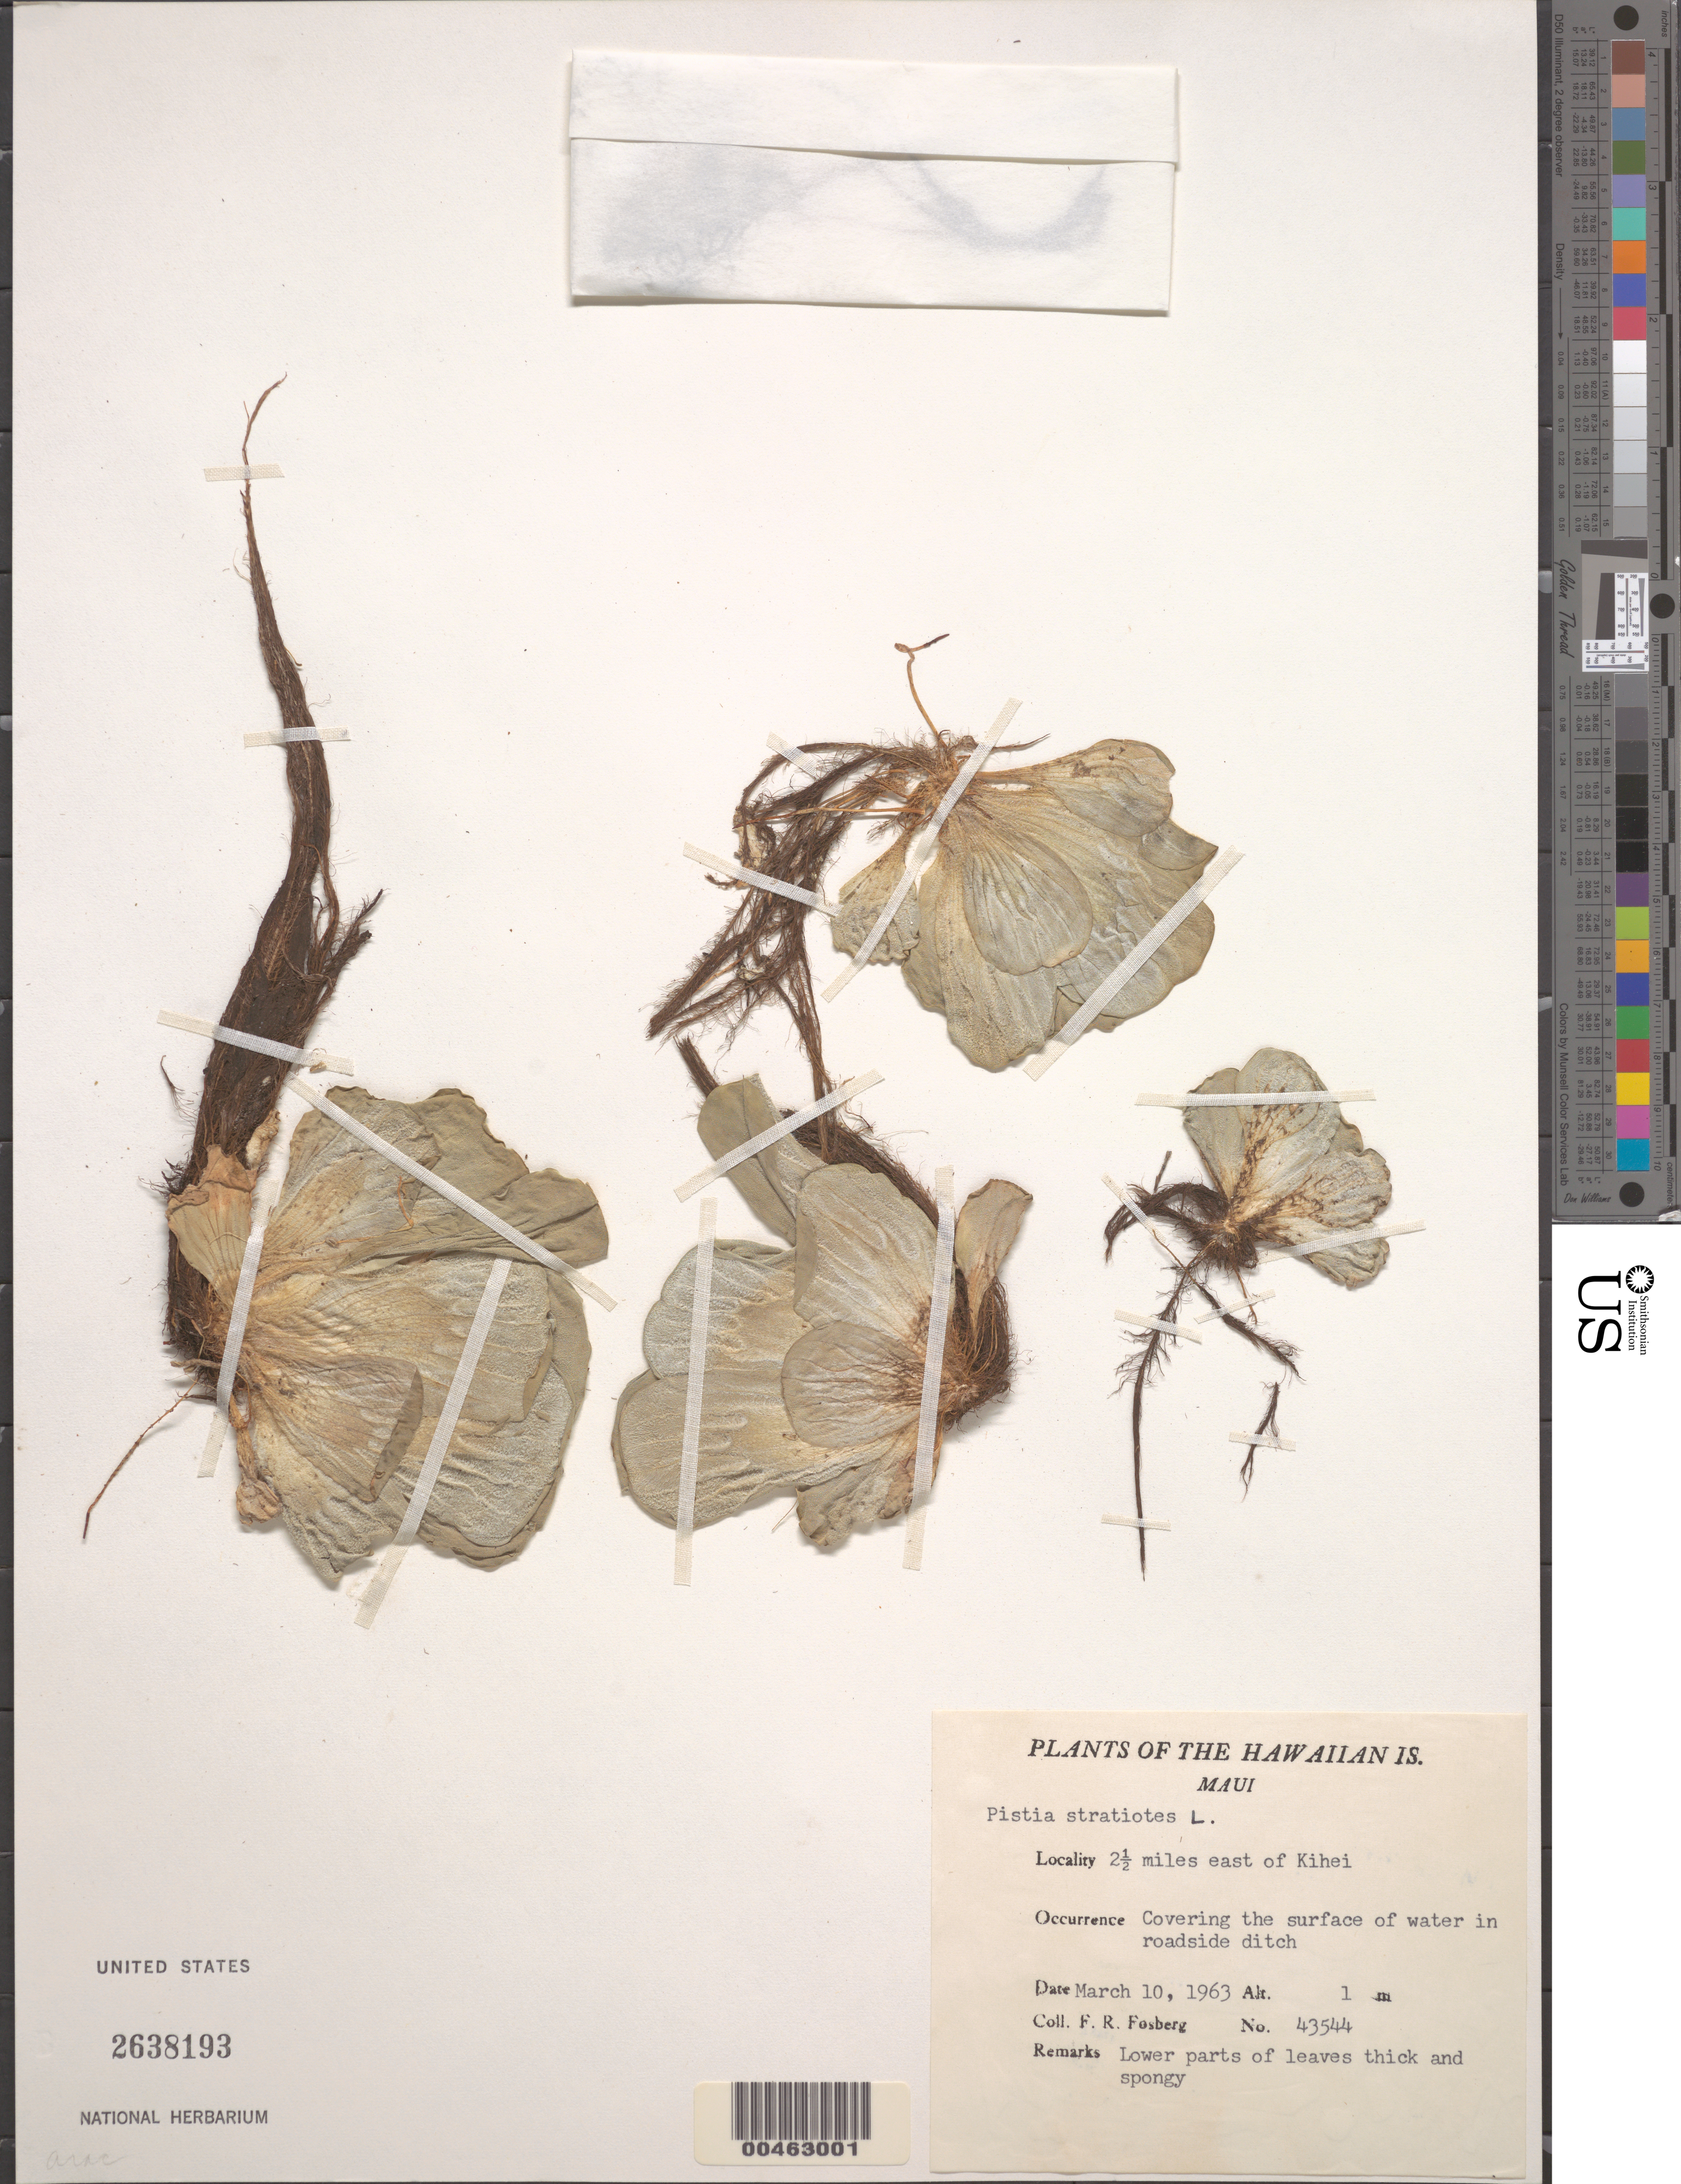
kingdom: Plantae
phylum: Tracheophyta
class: Liliopsida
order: Alismatales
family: Araceae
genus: Pistia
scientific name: Pistia stratiotes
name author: L.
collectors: F. R. Fosberg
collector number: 43544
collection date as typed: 10 Mar 1963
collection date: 1963-03-10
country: United States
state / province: Hawaii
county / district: Maui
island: Maui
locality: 2.5 mi E of Kihei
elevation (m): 1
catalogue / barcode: US 2638193